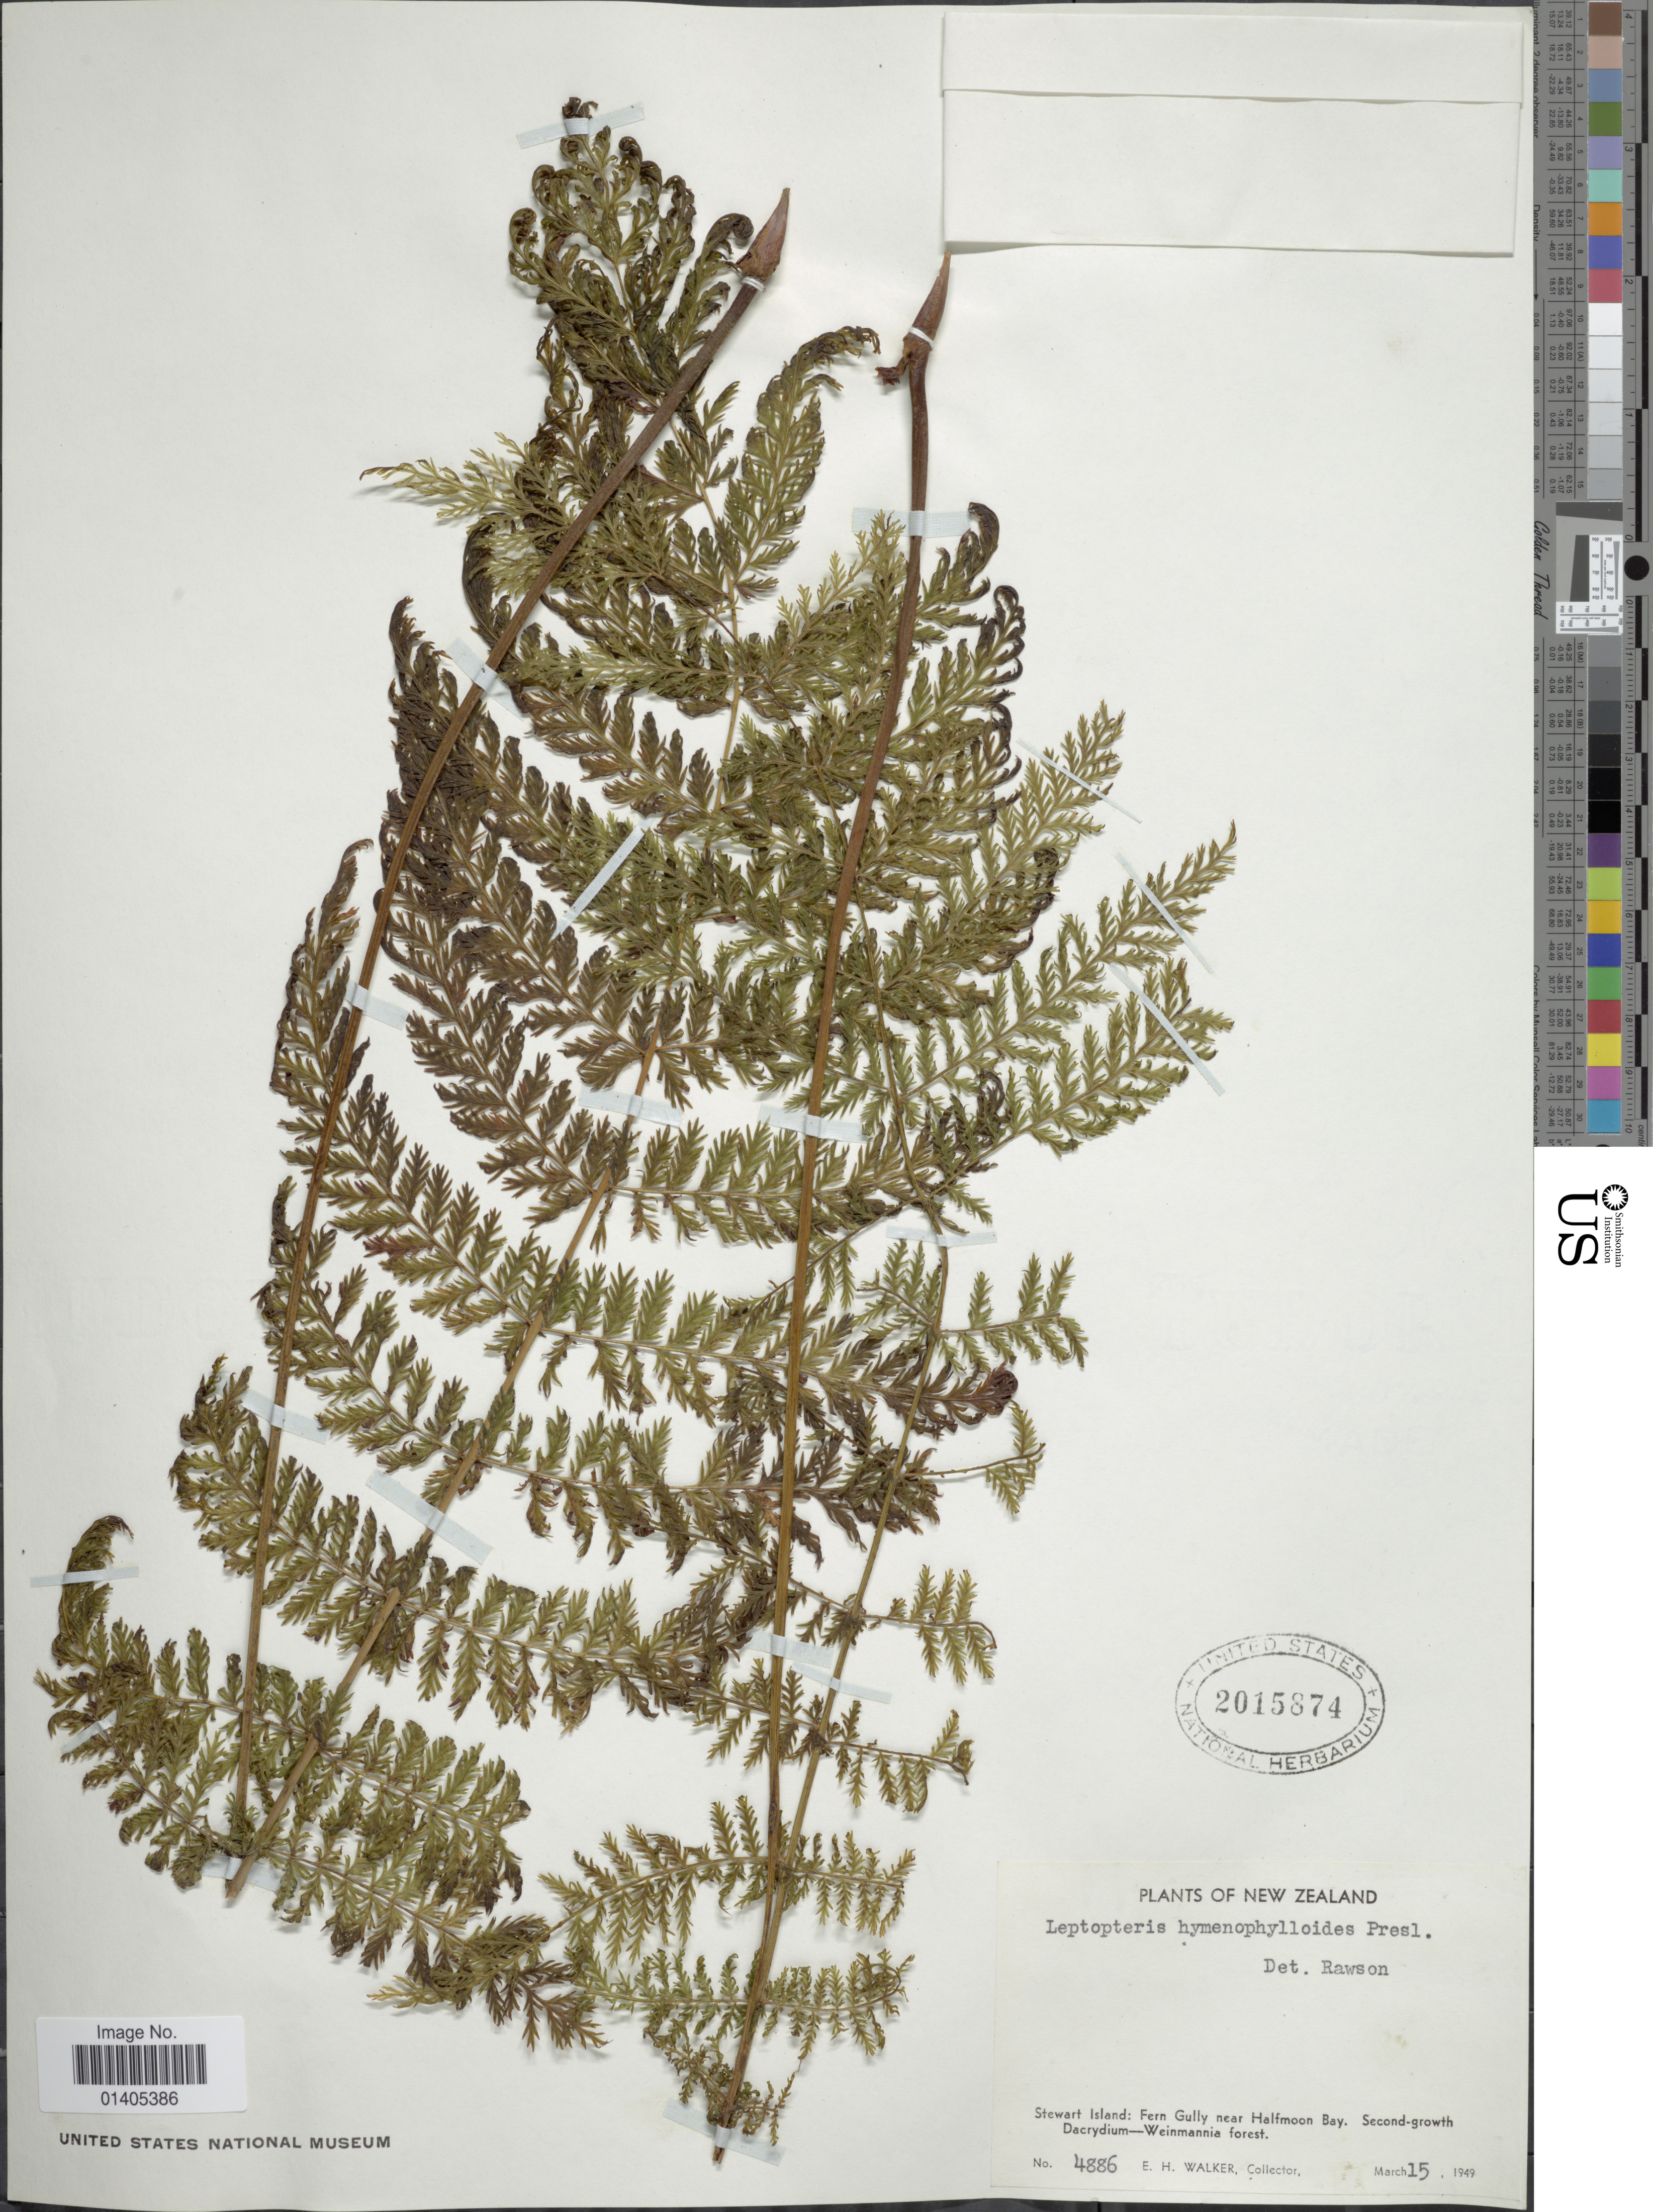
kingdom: Plantae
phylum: Tracheophyta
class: Polypodiopsida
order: Osmundales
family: Osmundaceae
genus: Leptopteris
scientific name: Leptopteris hymenophylloides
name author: (A. Rich.) C. Presl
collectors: E. H. Walker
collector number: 4886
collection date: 1949-03-15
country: New Zealand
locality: Stewart Island: Fern Gully near Halfmoon Bay. Second-growth Dacrydium-Weinmannia forest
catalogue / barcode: US 2015874